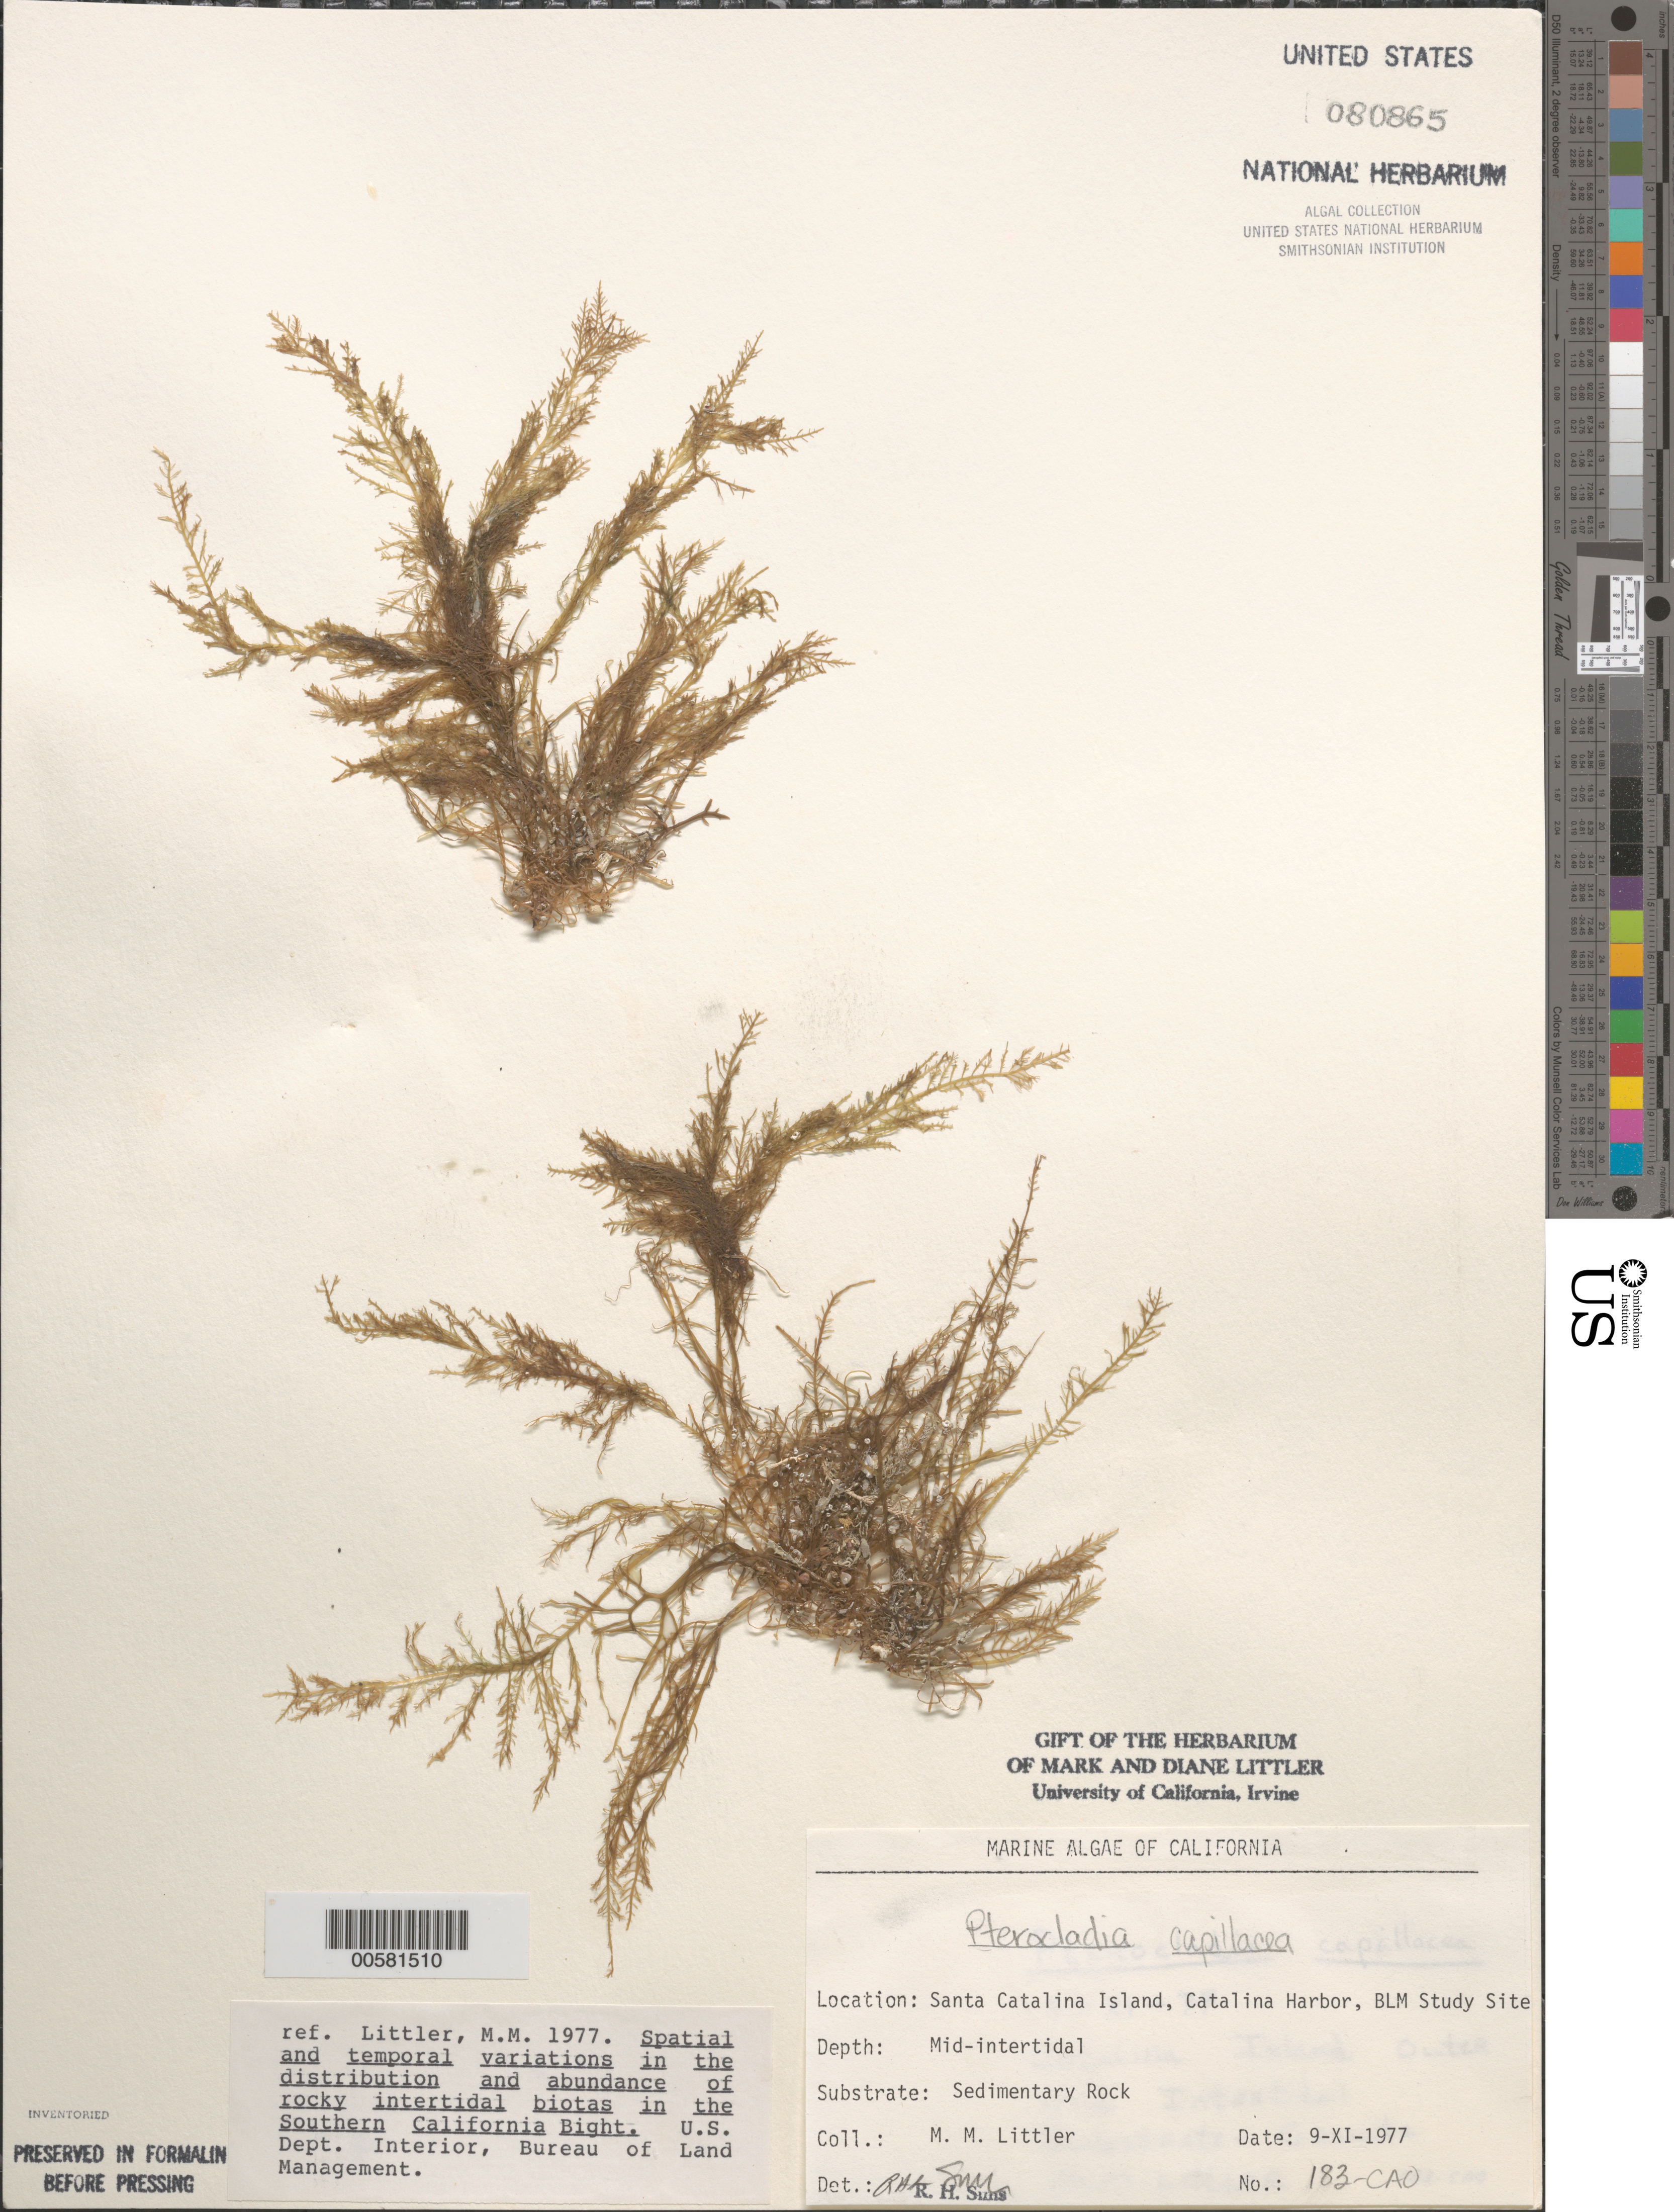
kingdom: Plantae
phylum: Rhodophyta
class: Florideophyceae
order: Gelidiales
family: Pterocladiaceae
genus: Pterocladiella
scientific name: Pterocladiella capillacea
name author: (S.G. Gmel.) Santelices & Hommers.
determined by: Algae name updating Project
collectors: M. M. Littler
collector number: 183-cao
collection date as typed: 09 Nov 1977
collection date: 1977-11-09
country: United States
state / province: California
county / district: Los Angeles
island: Santa Catalina Island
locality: West side of Catalina Harbor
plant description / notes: BLM-SOCALBIGHT Rocky Intertidal Survey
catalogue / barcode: US 80865